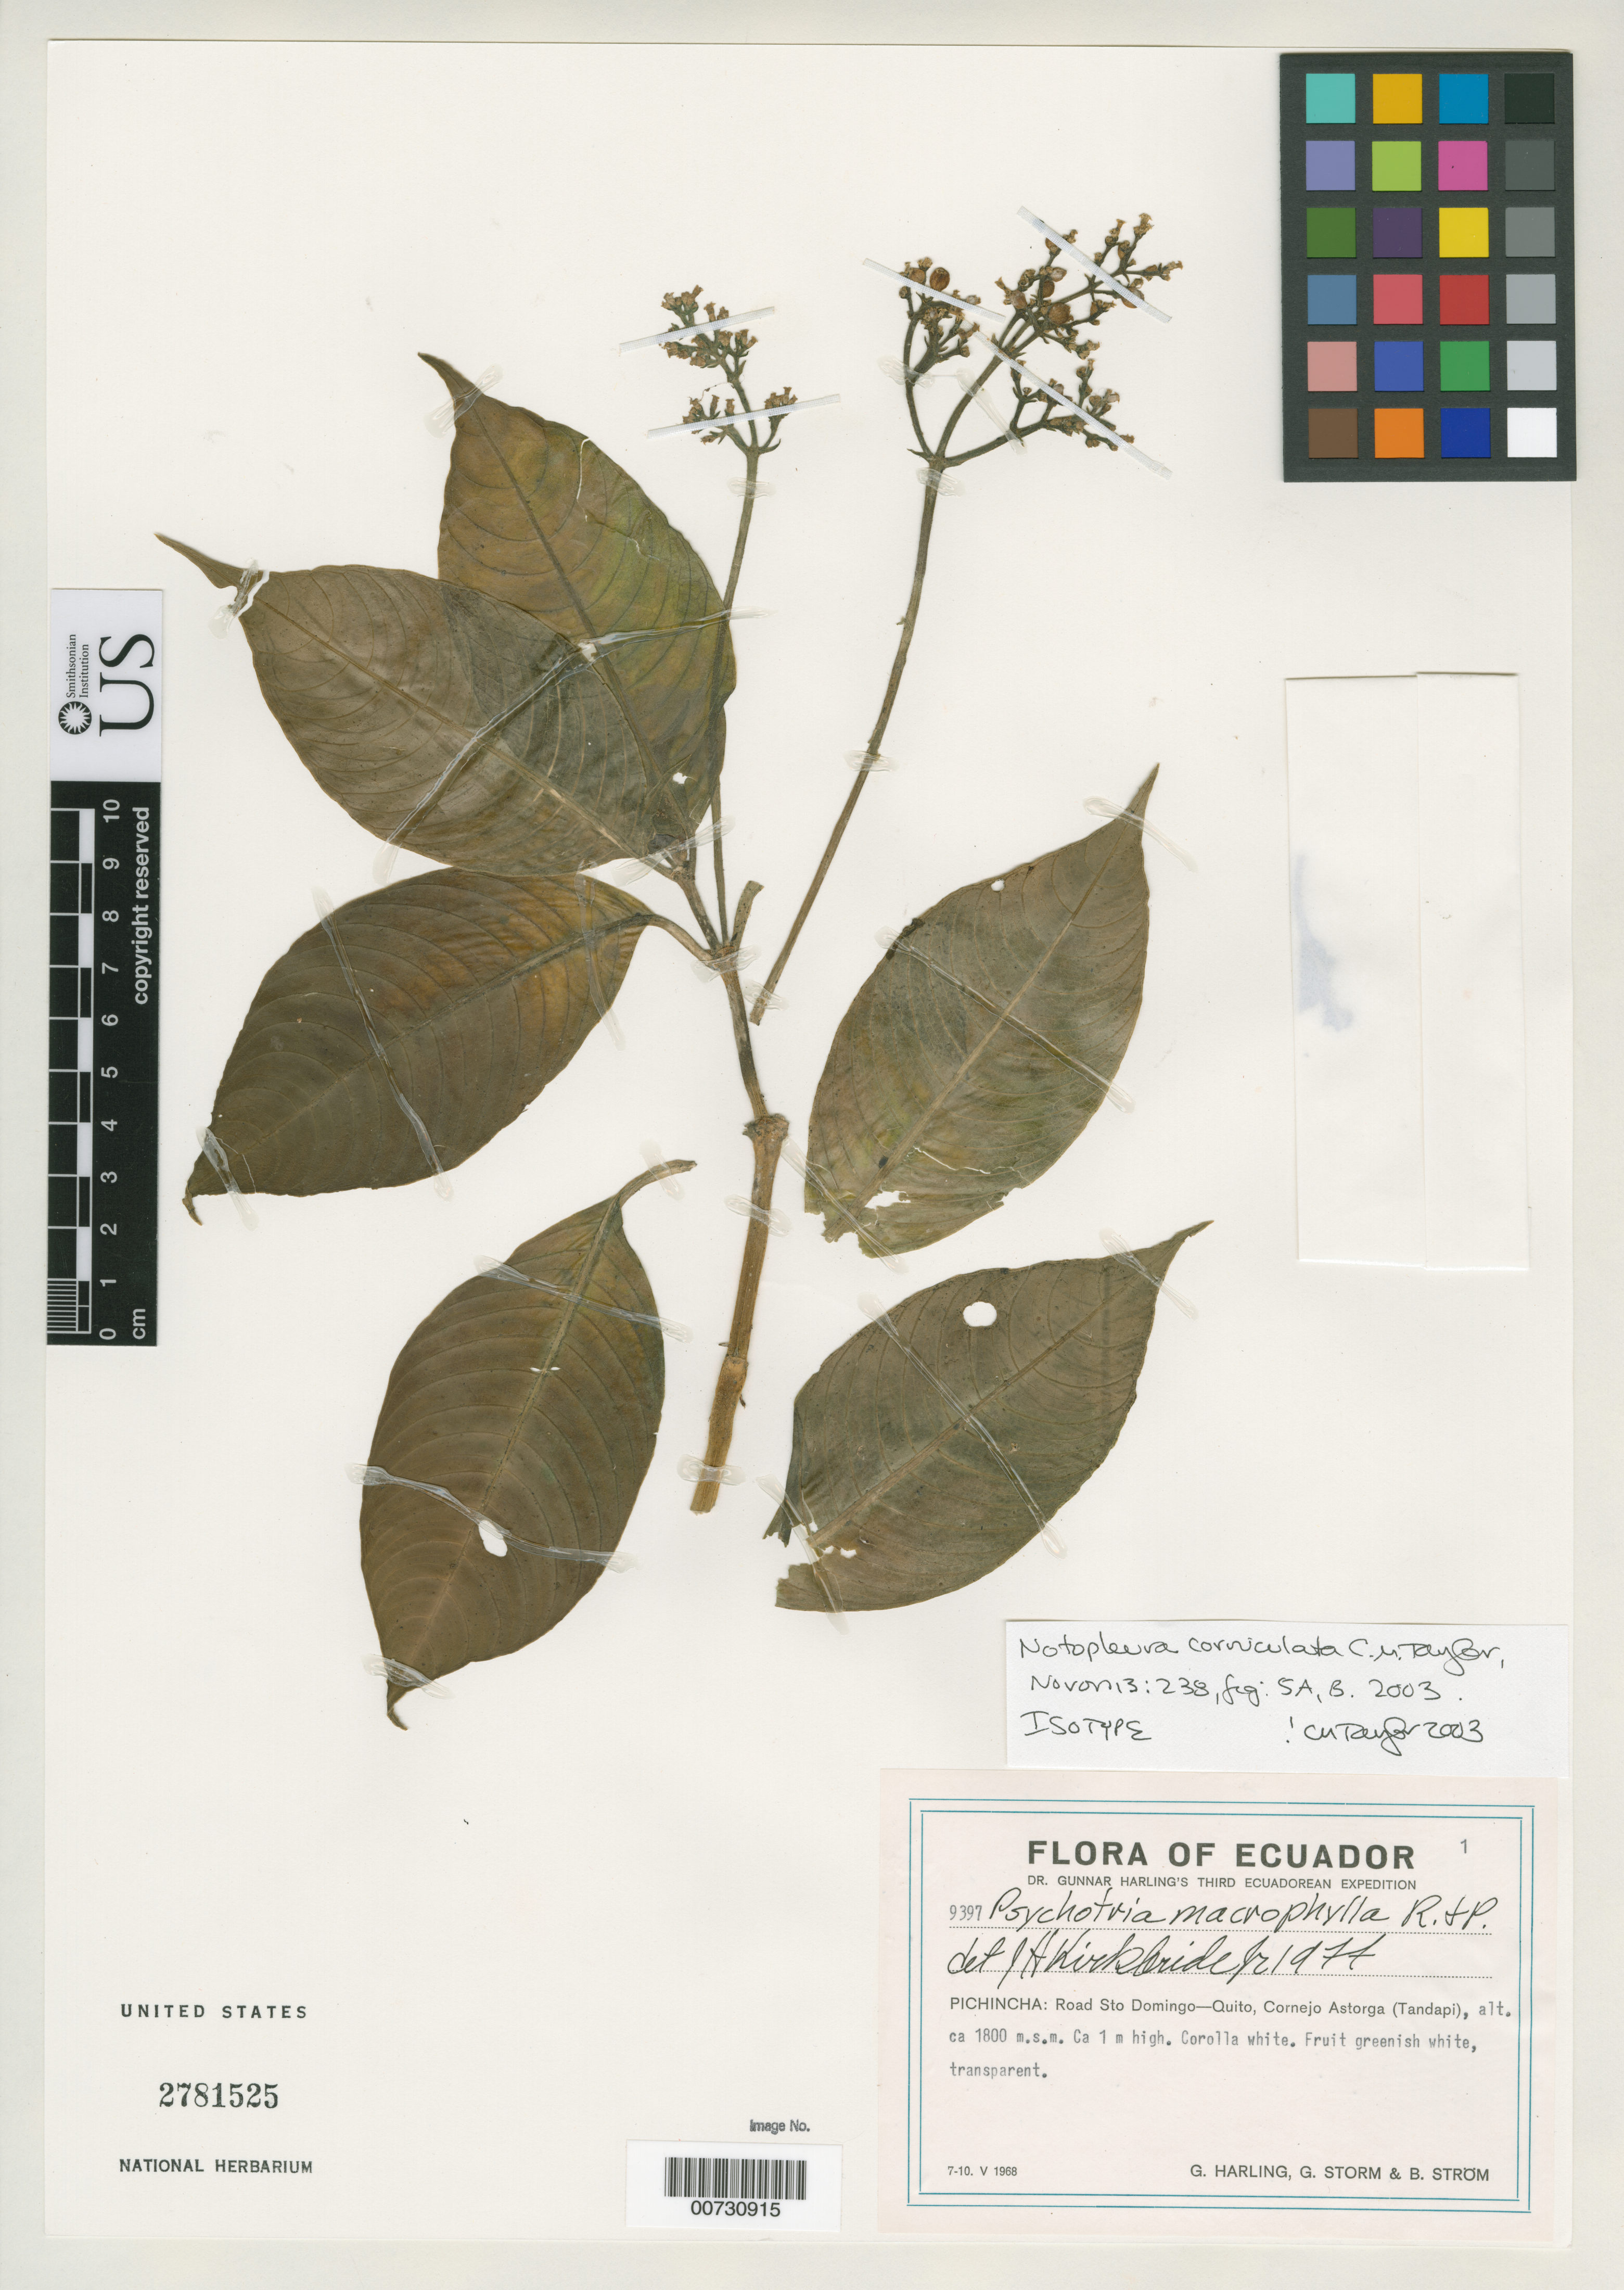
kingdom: Plantae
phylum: Tracheophyta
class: Magnoliopsida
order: Gentianales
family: Rubiaceae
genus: Notopleura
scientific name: Notopleura corniculata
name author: C.M. Taylor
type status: Isotype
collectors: G. Harling, G. Storm & B. Ström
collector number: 9397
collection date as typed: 7 May 1968 to 10 May 1968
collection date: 1968-05-07/1968-05-10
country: Ecuador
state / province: Pichincha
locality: Road Sto. Domingo-Quito, Cornejo Astorga (Tandapi).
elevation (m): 1800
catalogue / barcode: US 2781525